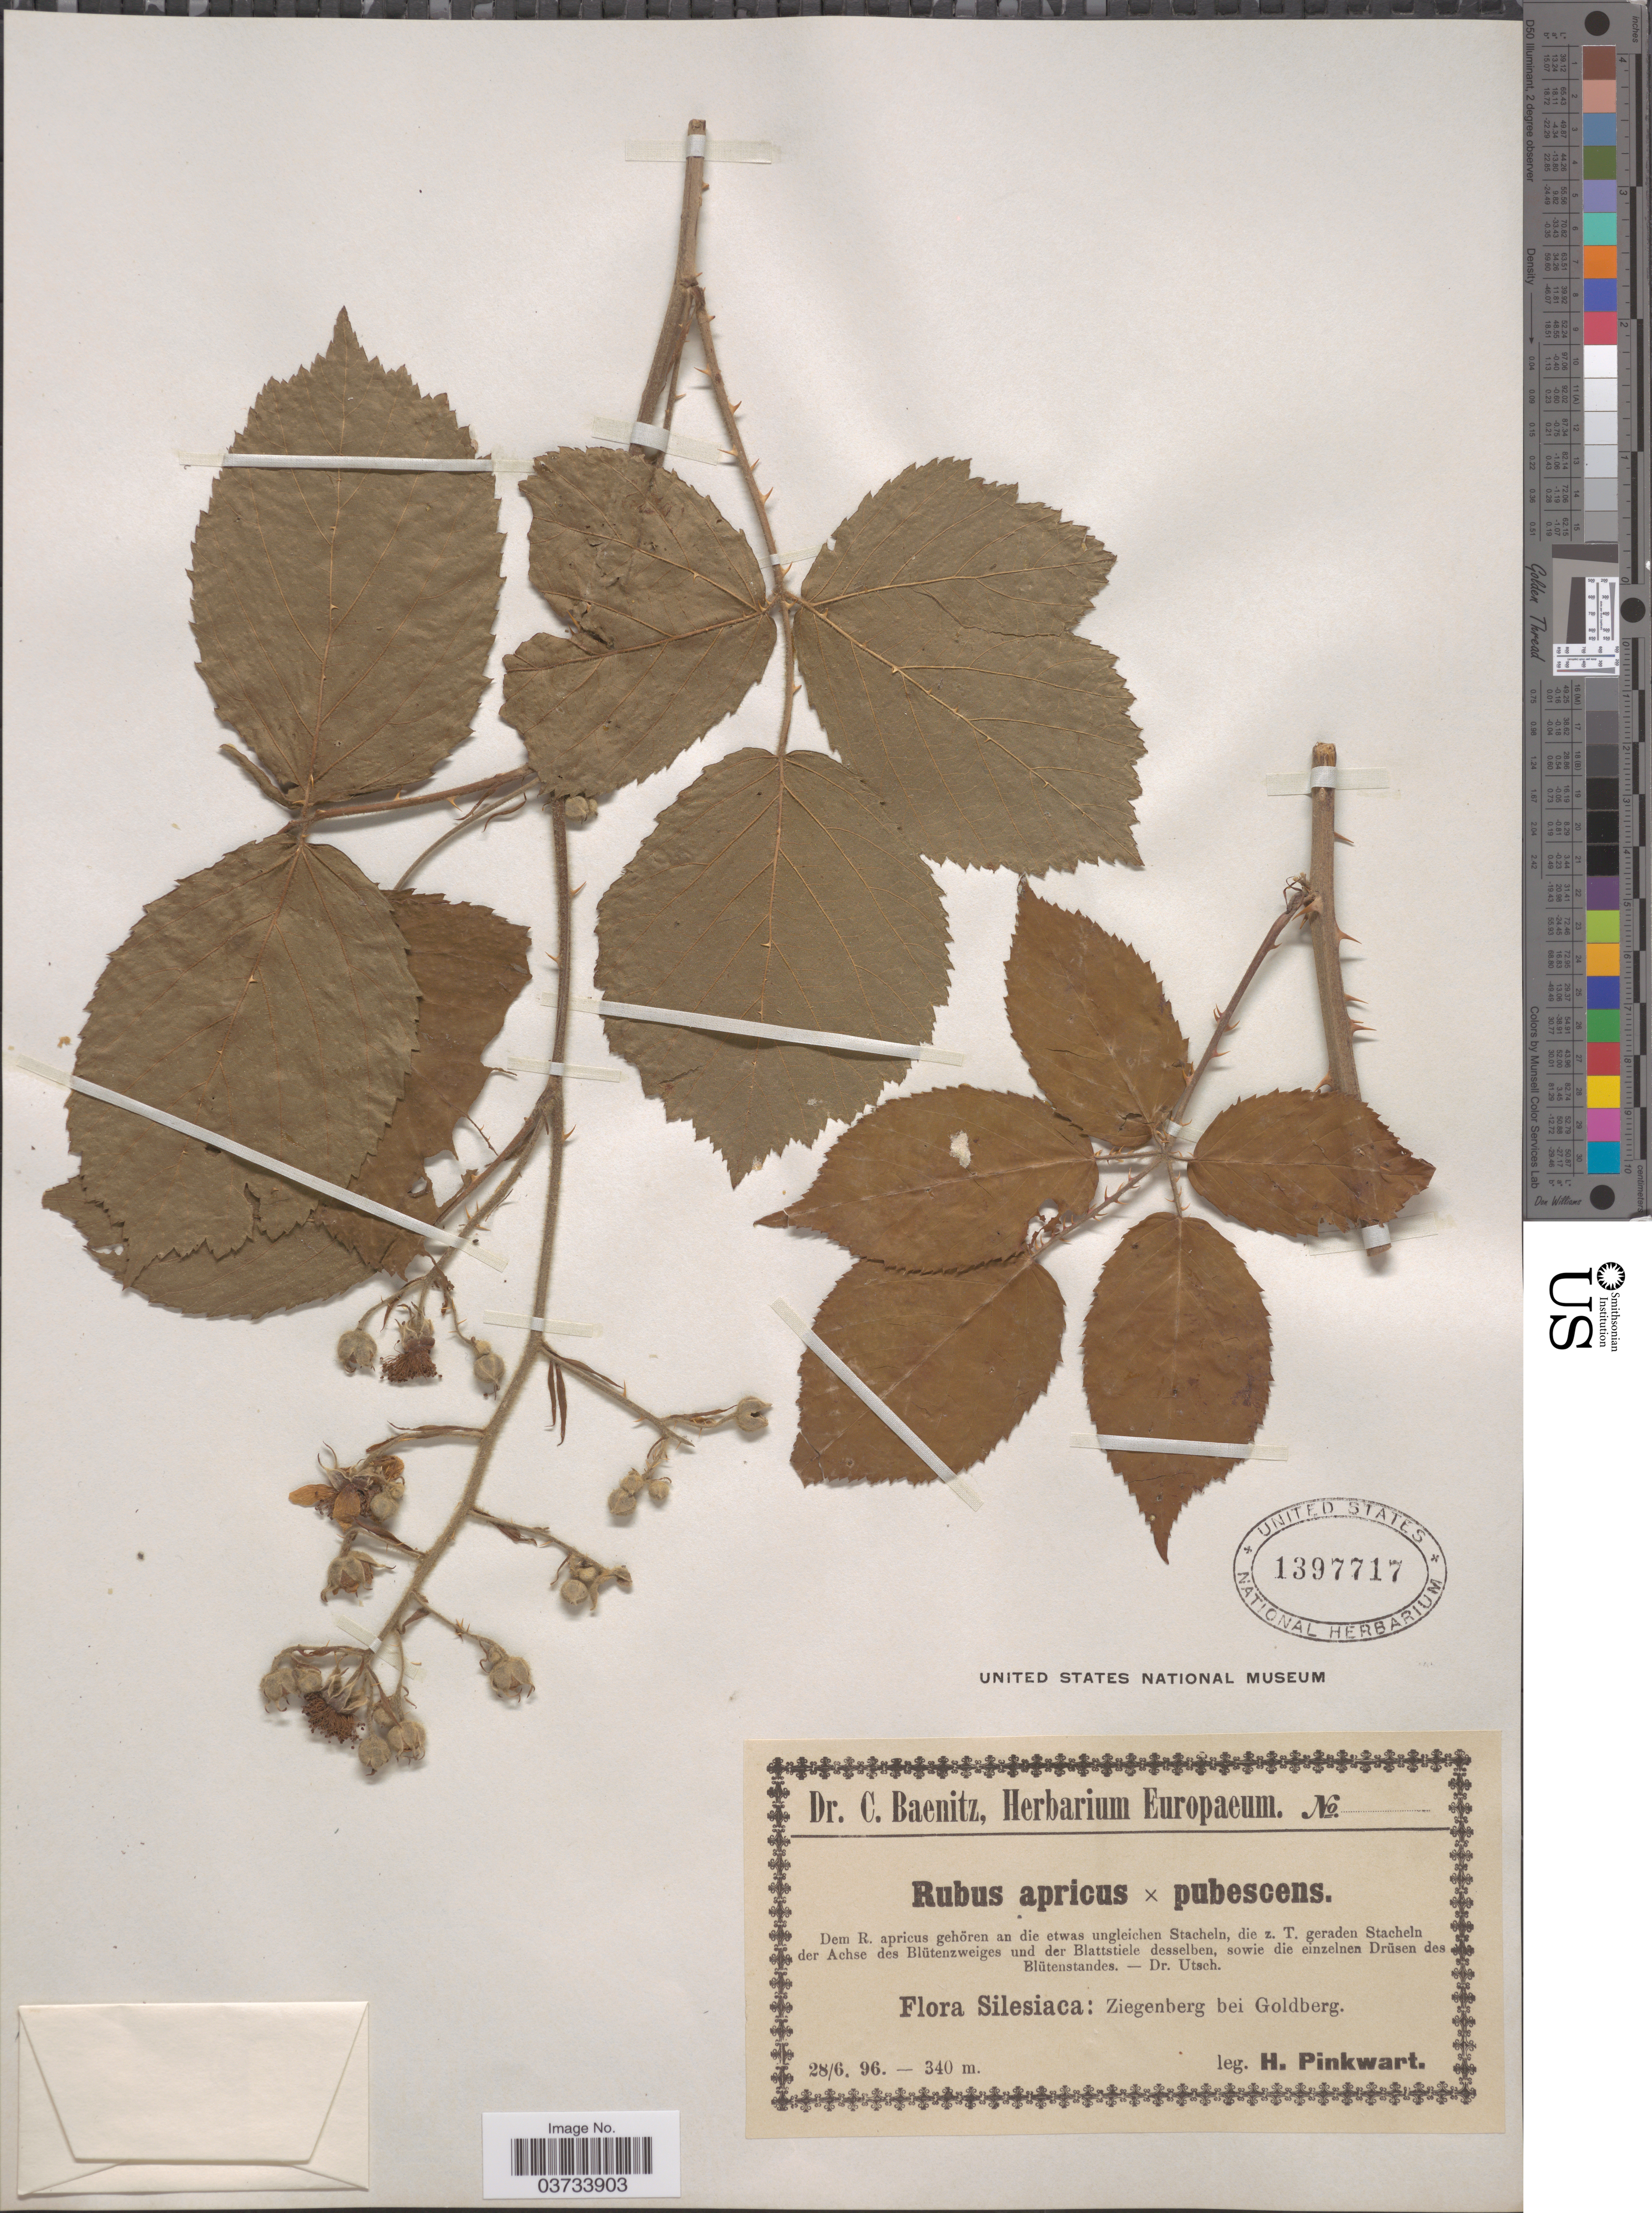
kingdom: Plantae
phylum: Tracheophyta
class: Magnoliopsida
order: Rosales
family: Rosaceae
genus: Rubus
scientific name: Rubus apricus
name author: Wimm.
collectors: H. Pinkwart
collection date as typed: Transcribed d/m/y: 28/6/96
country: Poland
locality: Silesiaca: Ziegenberg bei Goldberg.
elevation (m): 340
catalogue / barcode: US 1397717